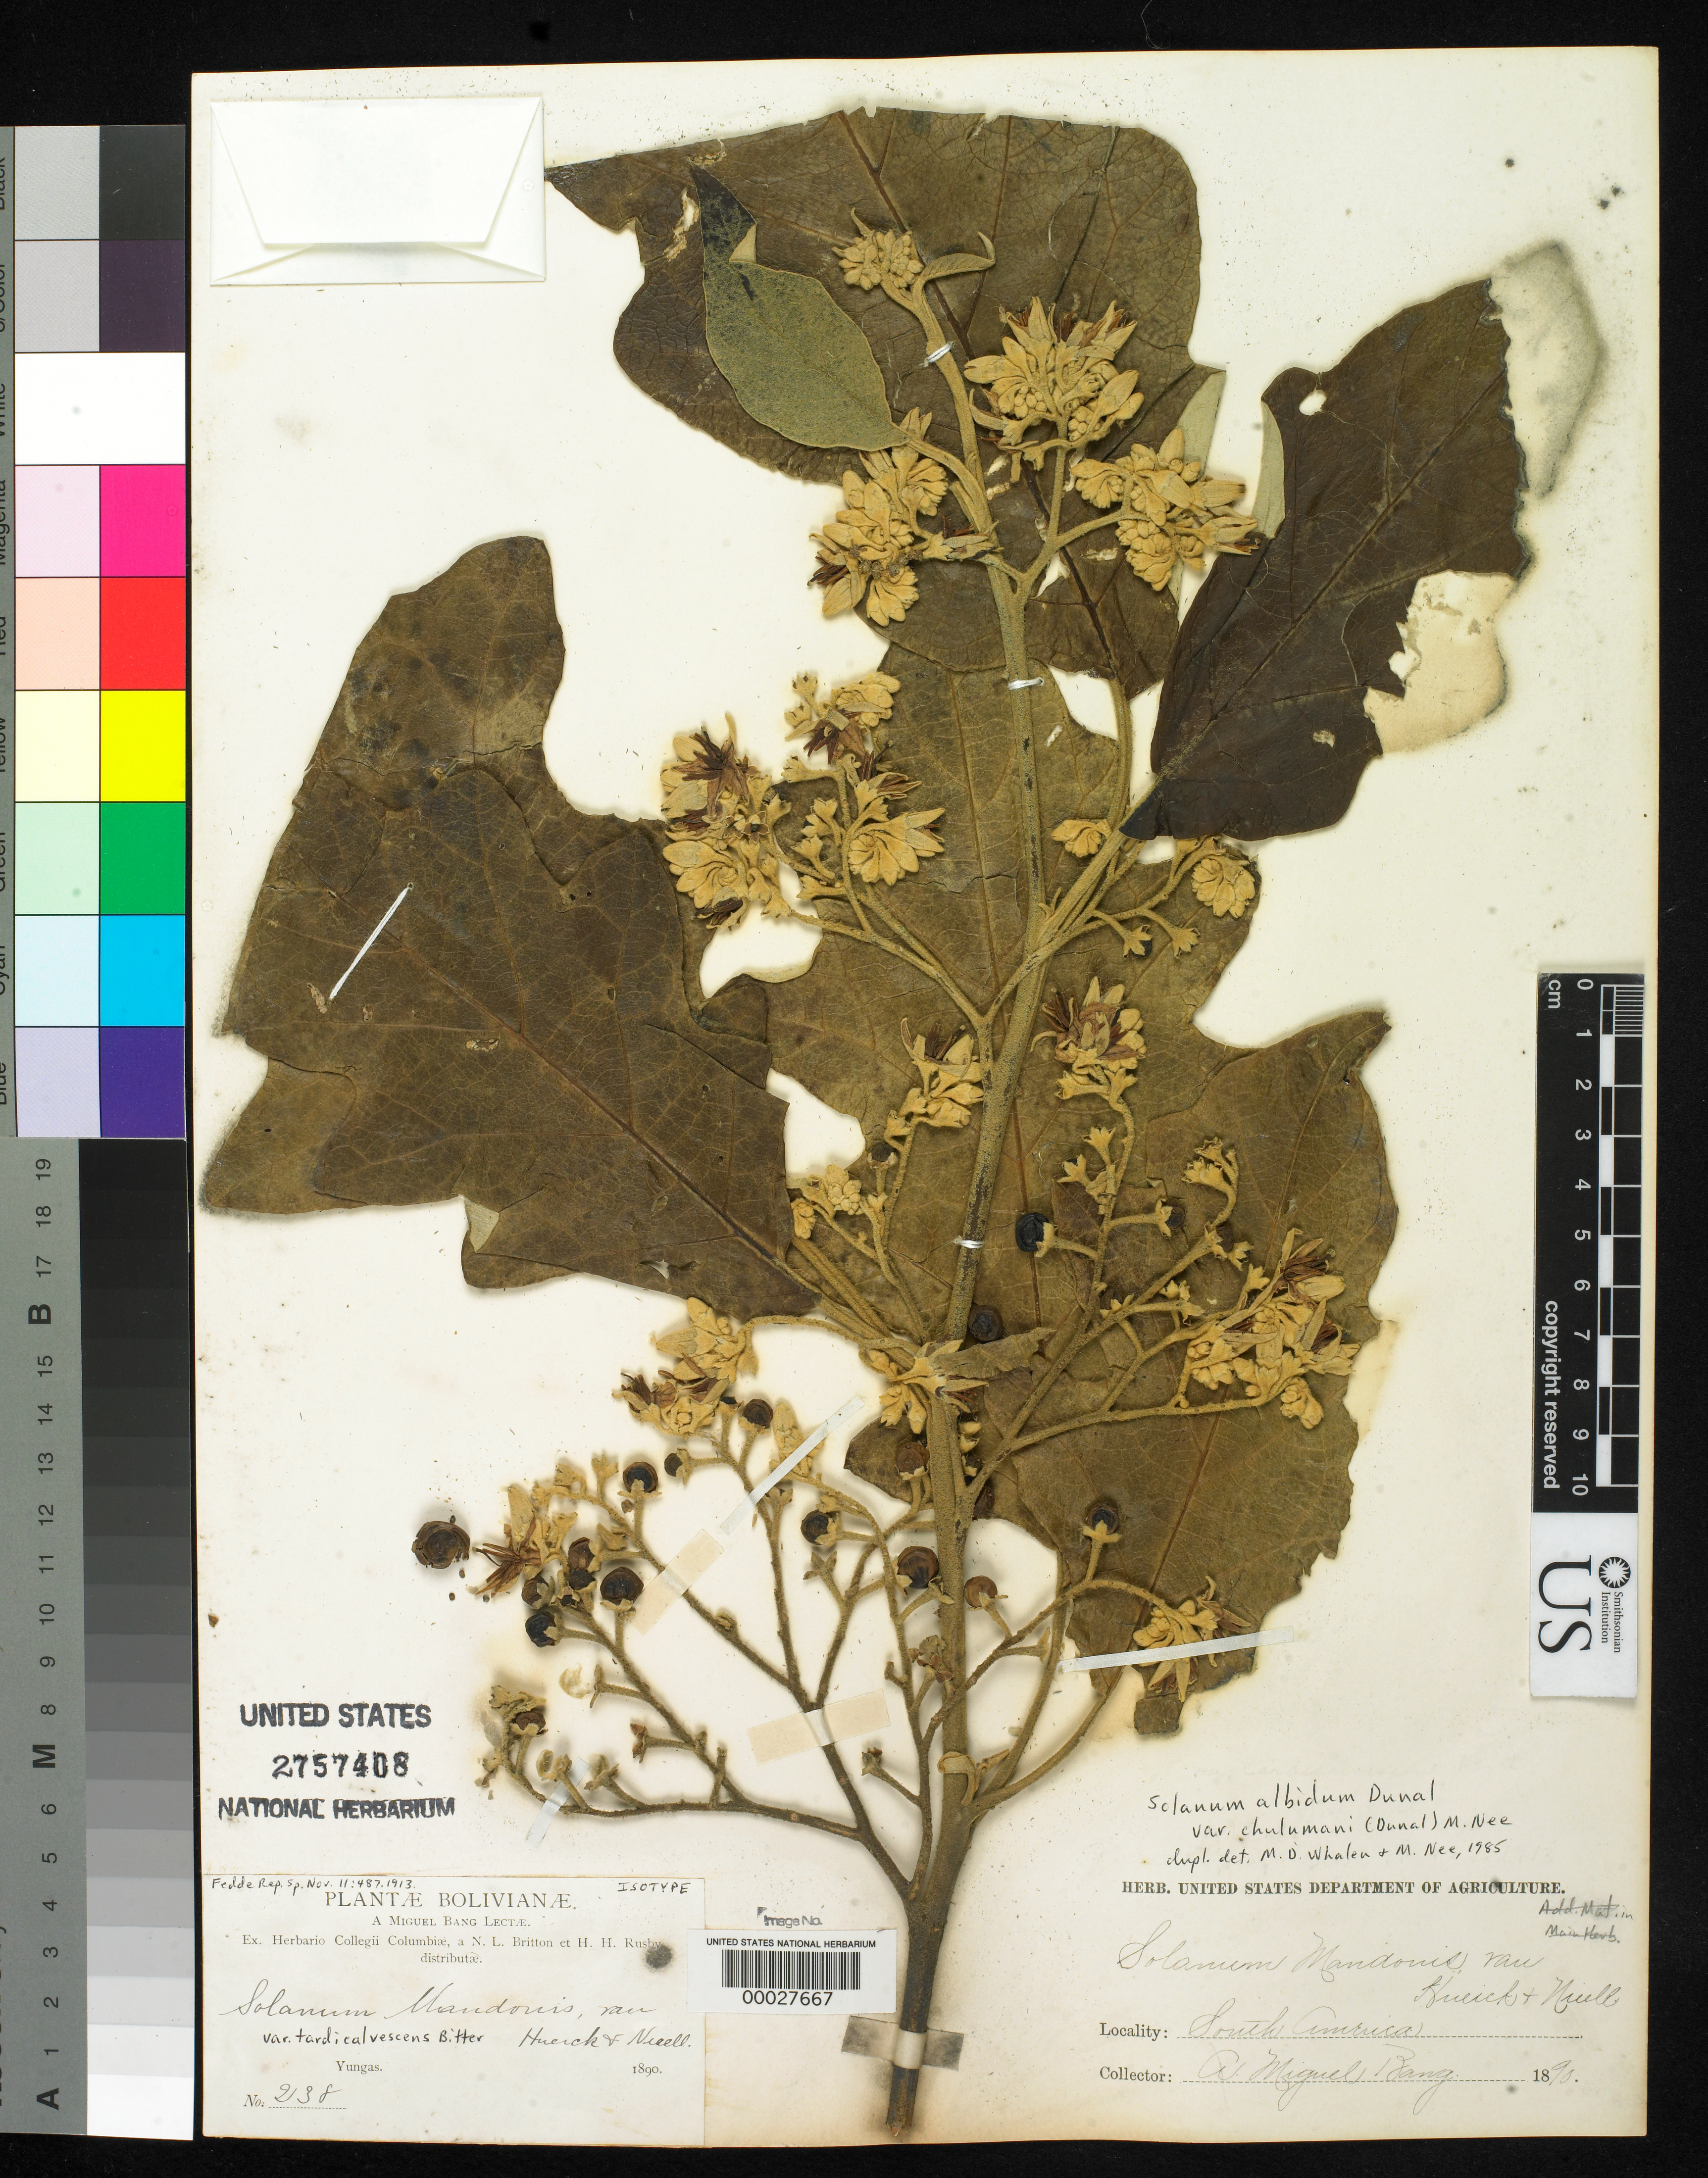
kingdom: Plantae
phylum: Tracheophyta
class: Magnoliopsida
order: Solanales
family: Solanaceae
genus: Solanum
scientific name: Solanum mandonis var. tardecalvescens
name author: Bitter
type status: Isotype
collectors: M. Bang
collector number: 238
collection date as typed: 1890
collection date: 1890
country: Bolivia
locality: Yungas.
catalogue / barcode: US 2757408